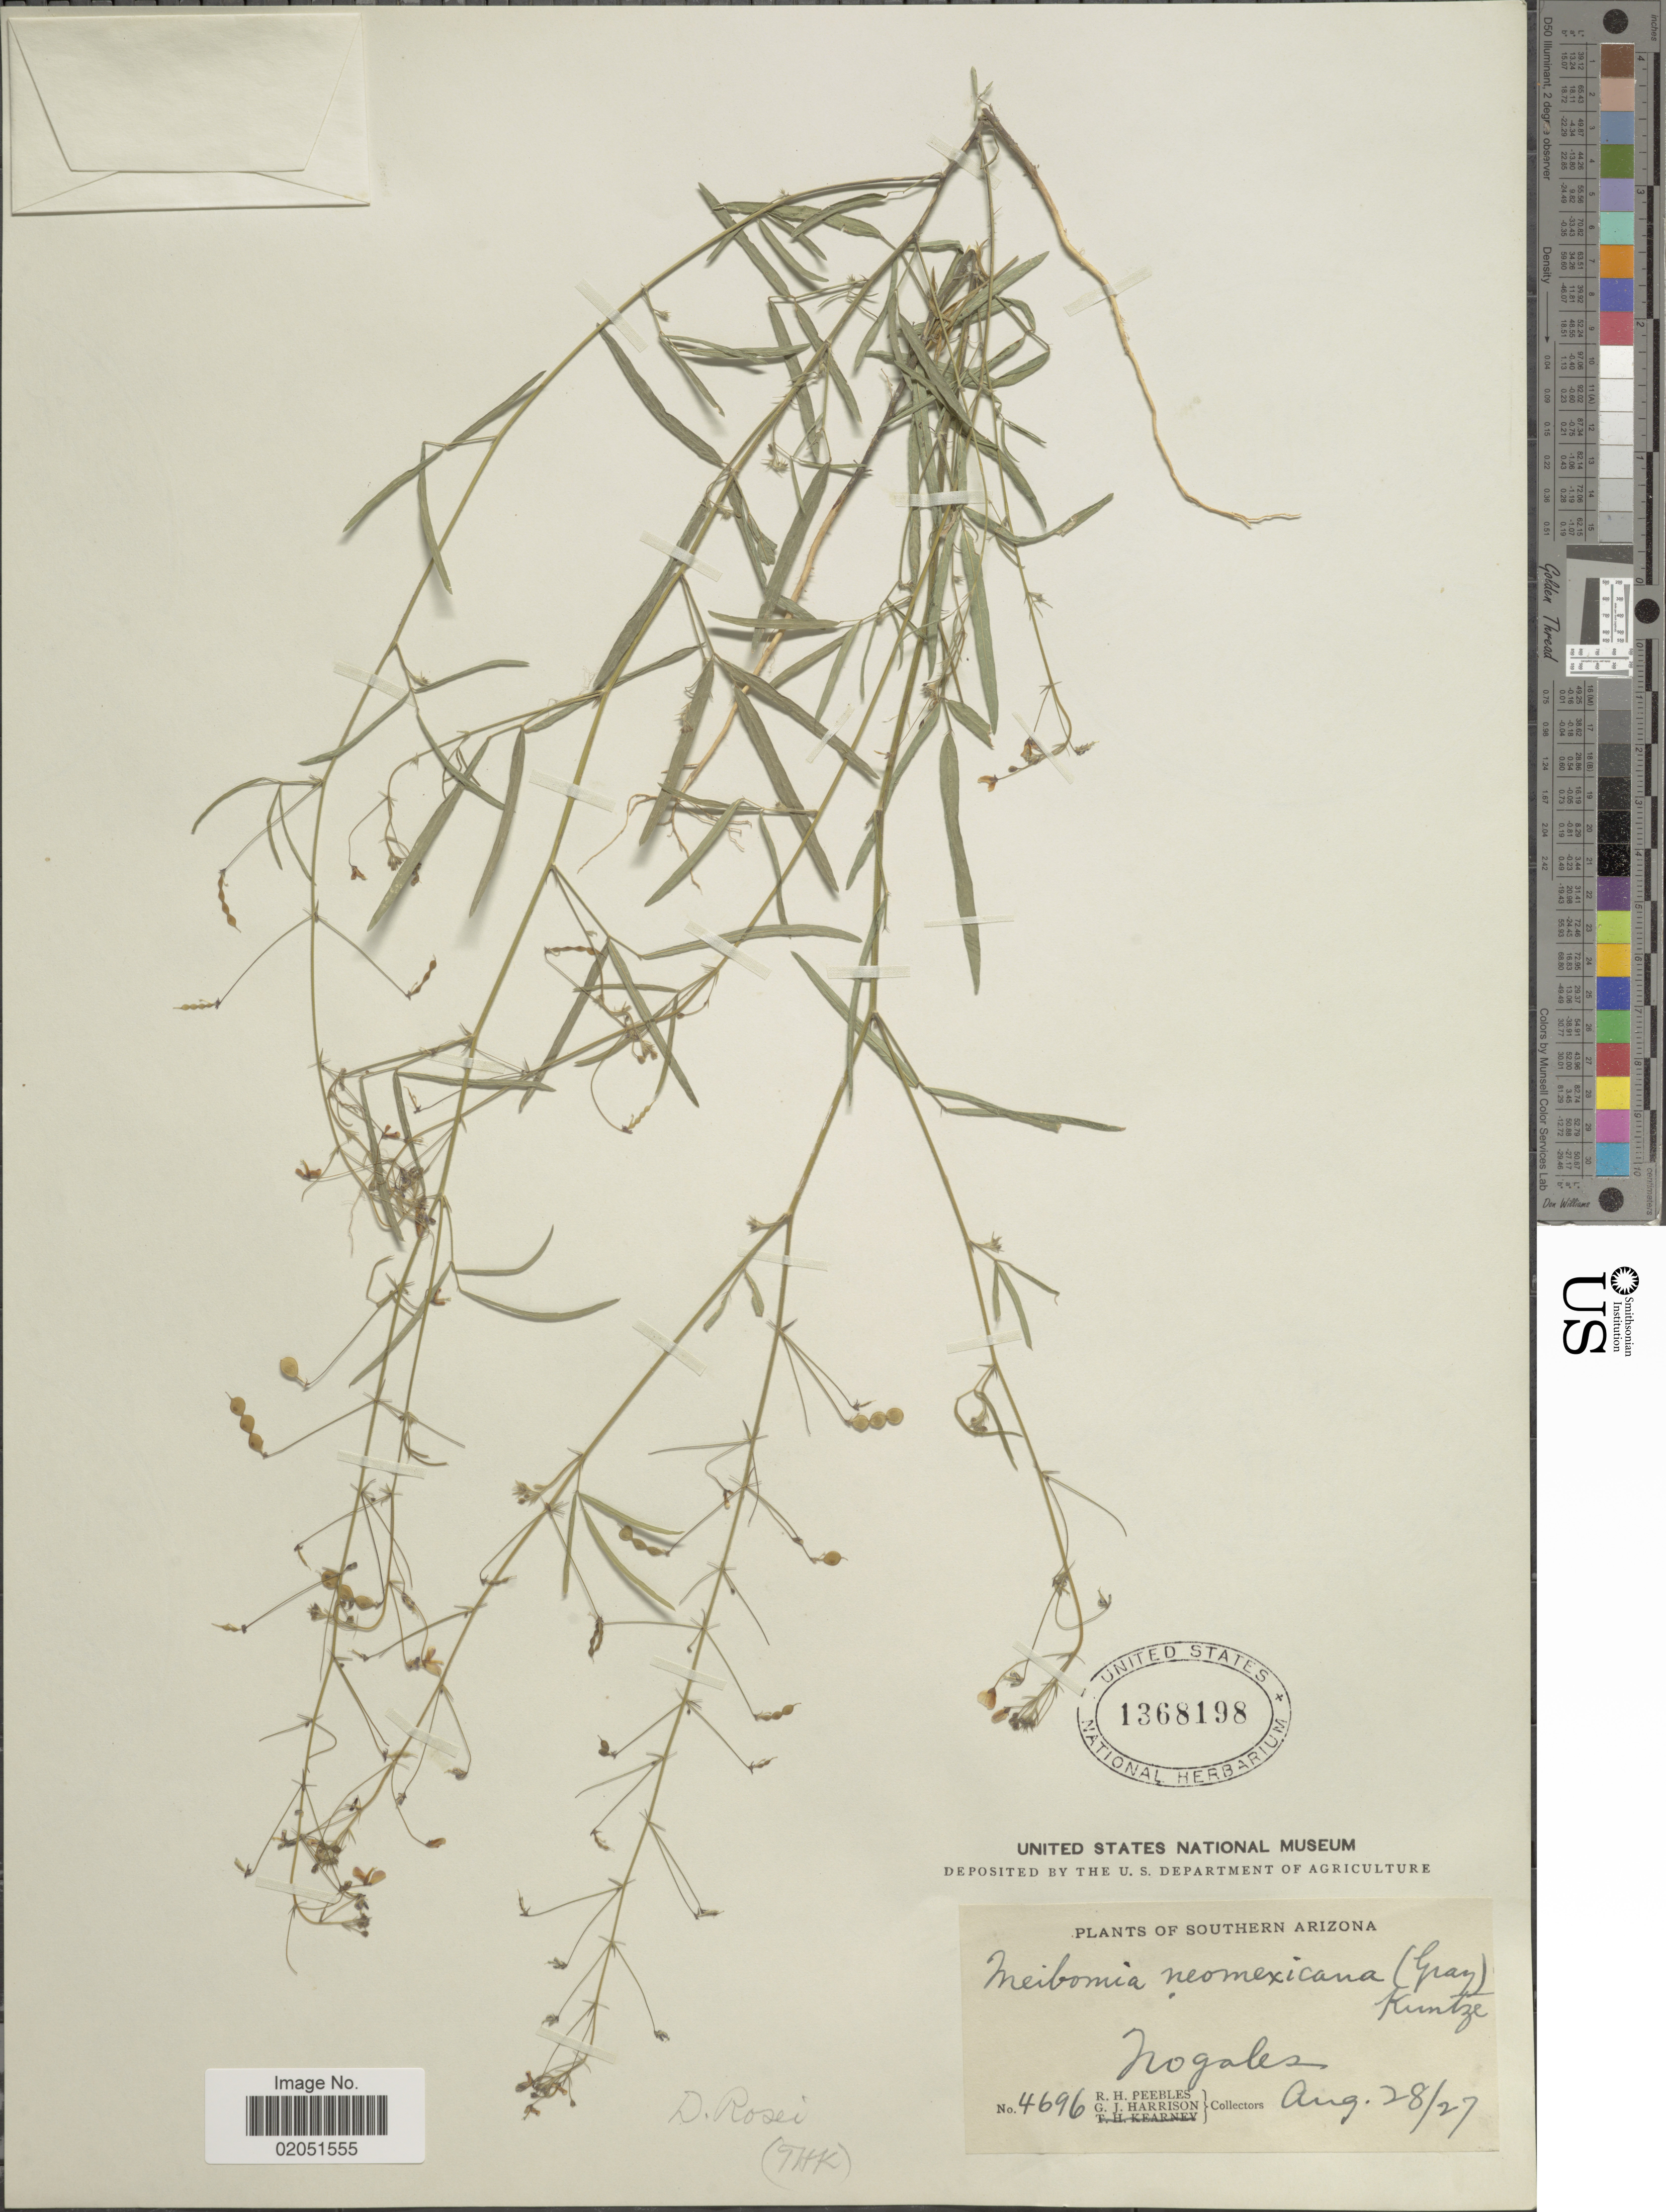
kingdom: Plantae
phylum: Tracheophyta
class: Magnoliopsida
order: Fabales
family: Fabaceae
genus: Desmodium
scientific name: Desmodium rosei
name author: B.G. Schub.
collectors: R. H. Peebles & G. J. Harrison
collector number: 4696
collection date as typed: Transcribed d/m/y: 28/8/27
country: United States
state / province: Arizona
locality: Southern Arizona, Nogales.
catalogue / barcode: US 1368198